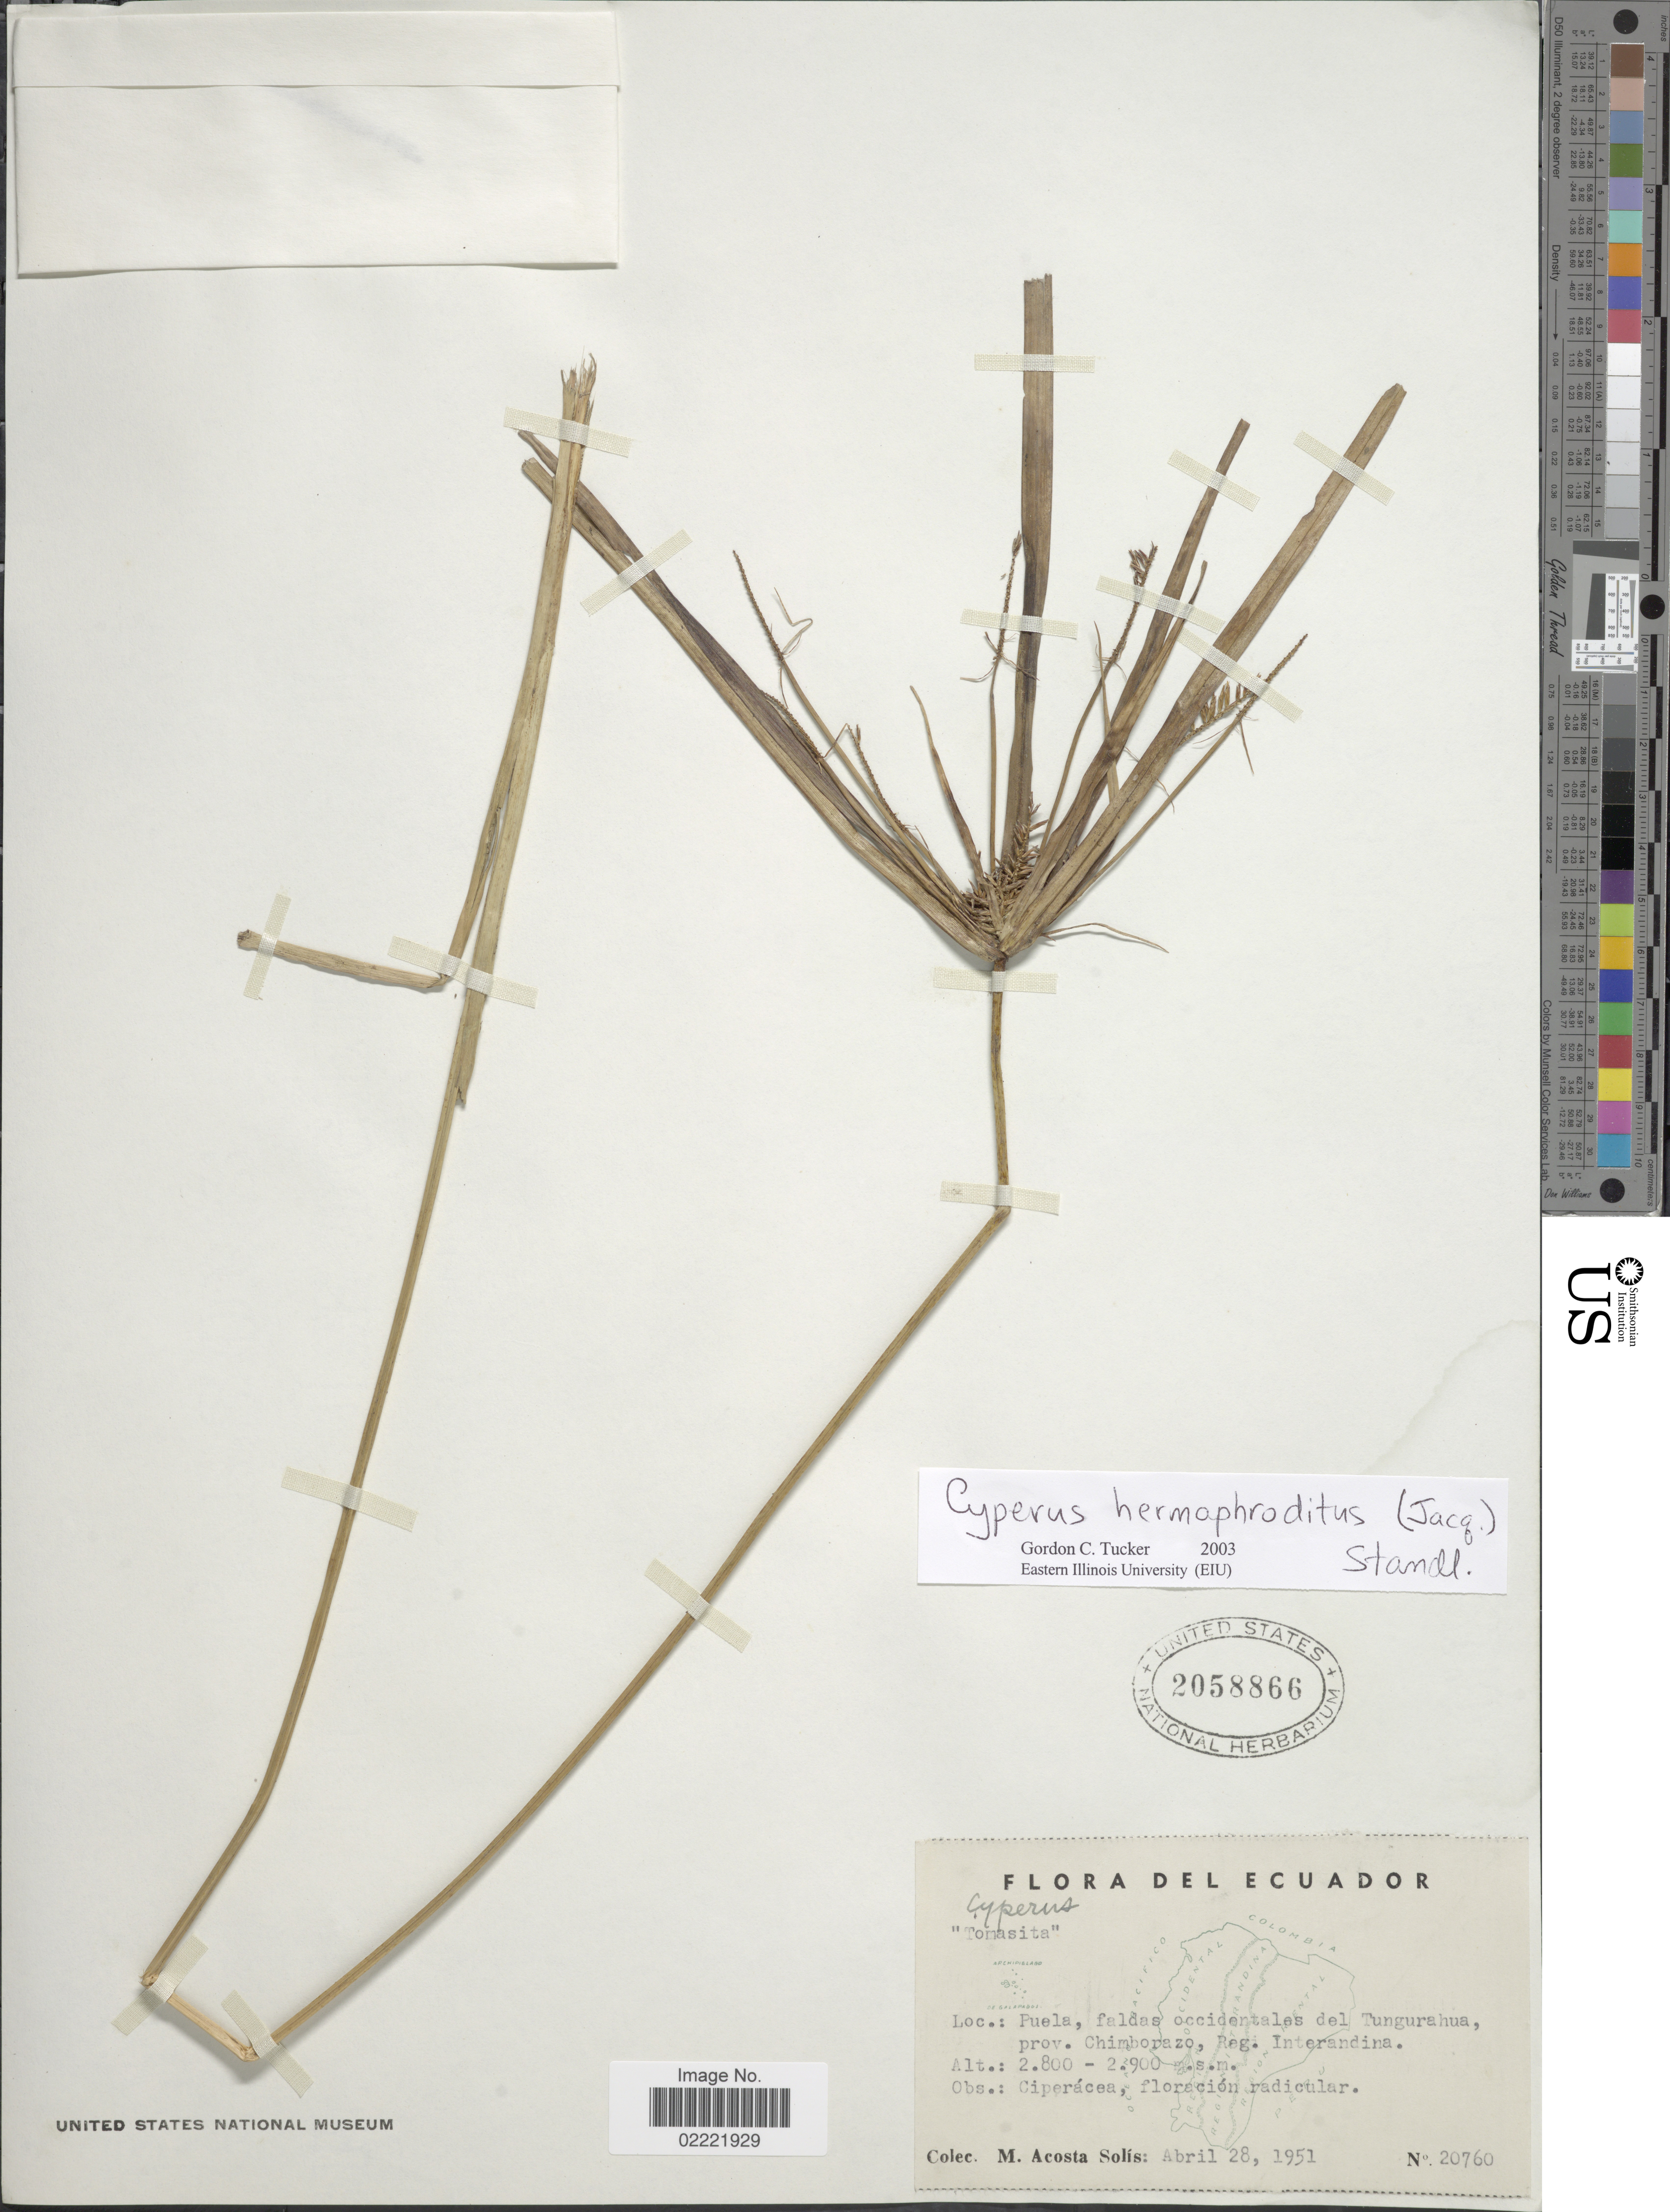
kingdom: Plantae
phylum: Tracheophyta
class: Liliopsida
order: Poales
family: Cyperaceae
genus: Cyperus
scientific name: Cyperus hermaphroditus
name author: (Jacq.) Standl.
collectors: M. Acosta Solis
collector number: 20760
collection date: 1951-04-28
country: Ecuador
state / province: Chimborazo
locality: Puela. faldas occidentales del Tungurahua, Reg. Interandina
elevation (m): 2800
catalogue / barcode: US 2058866